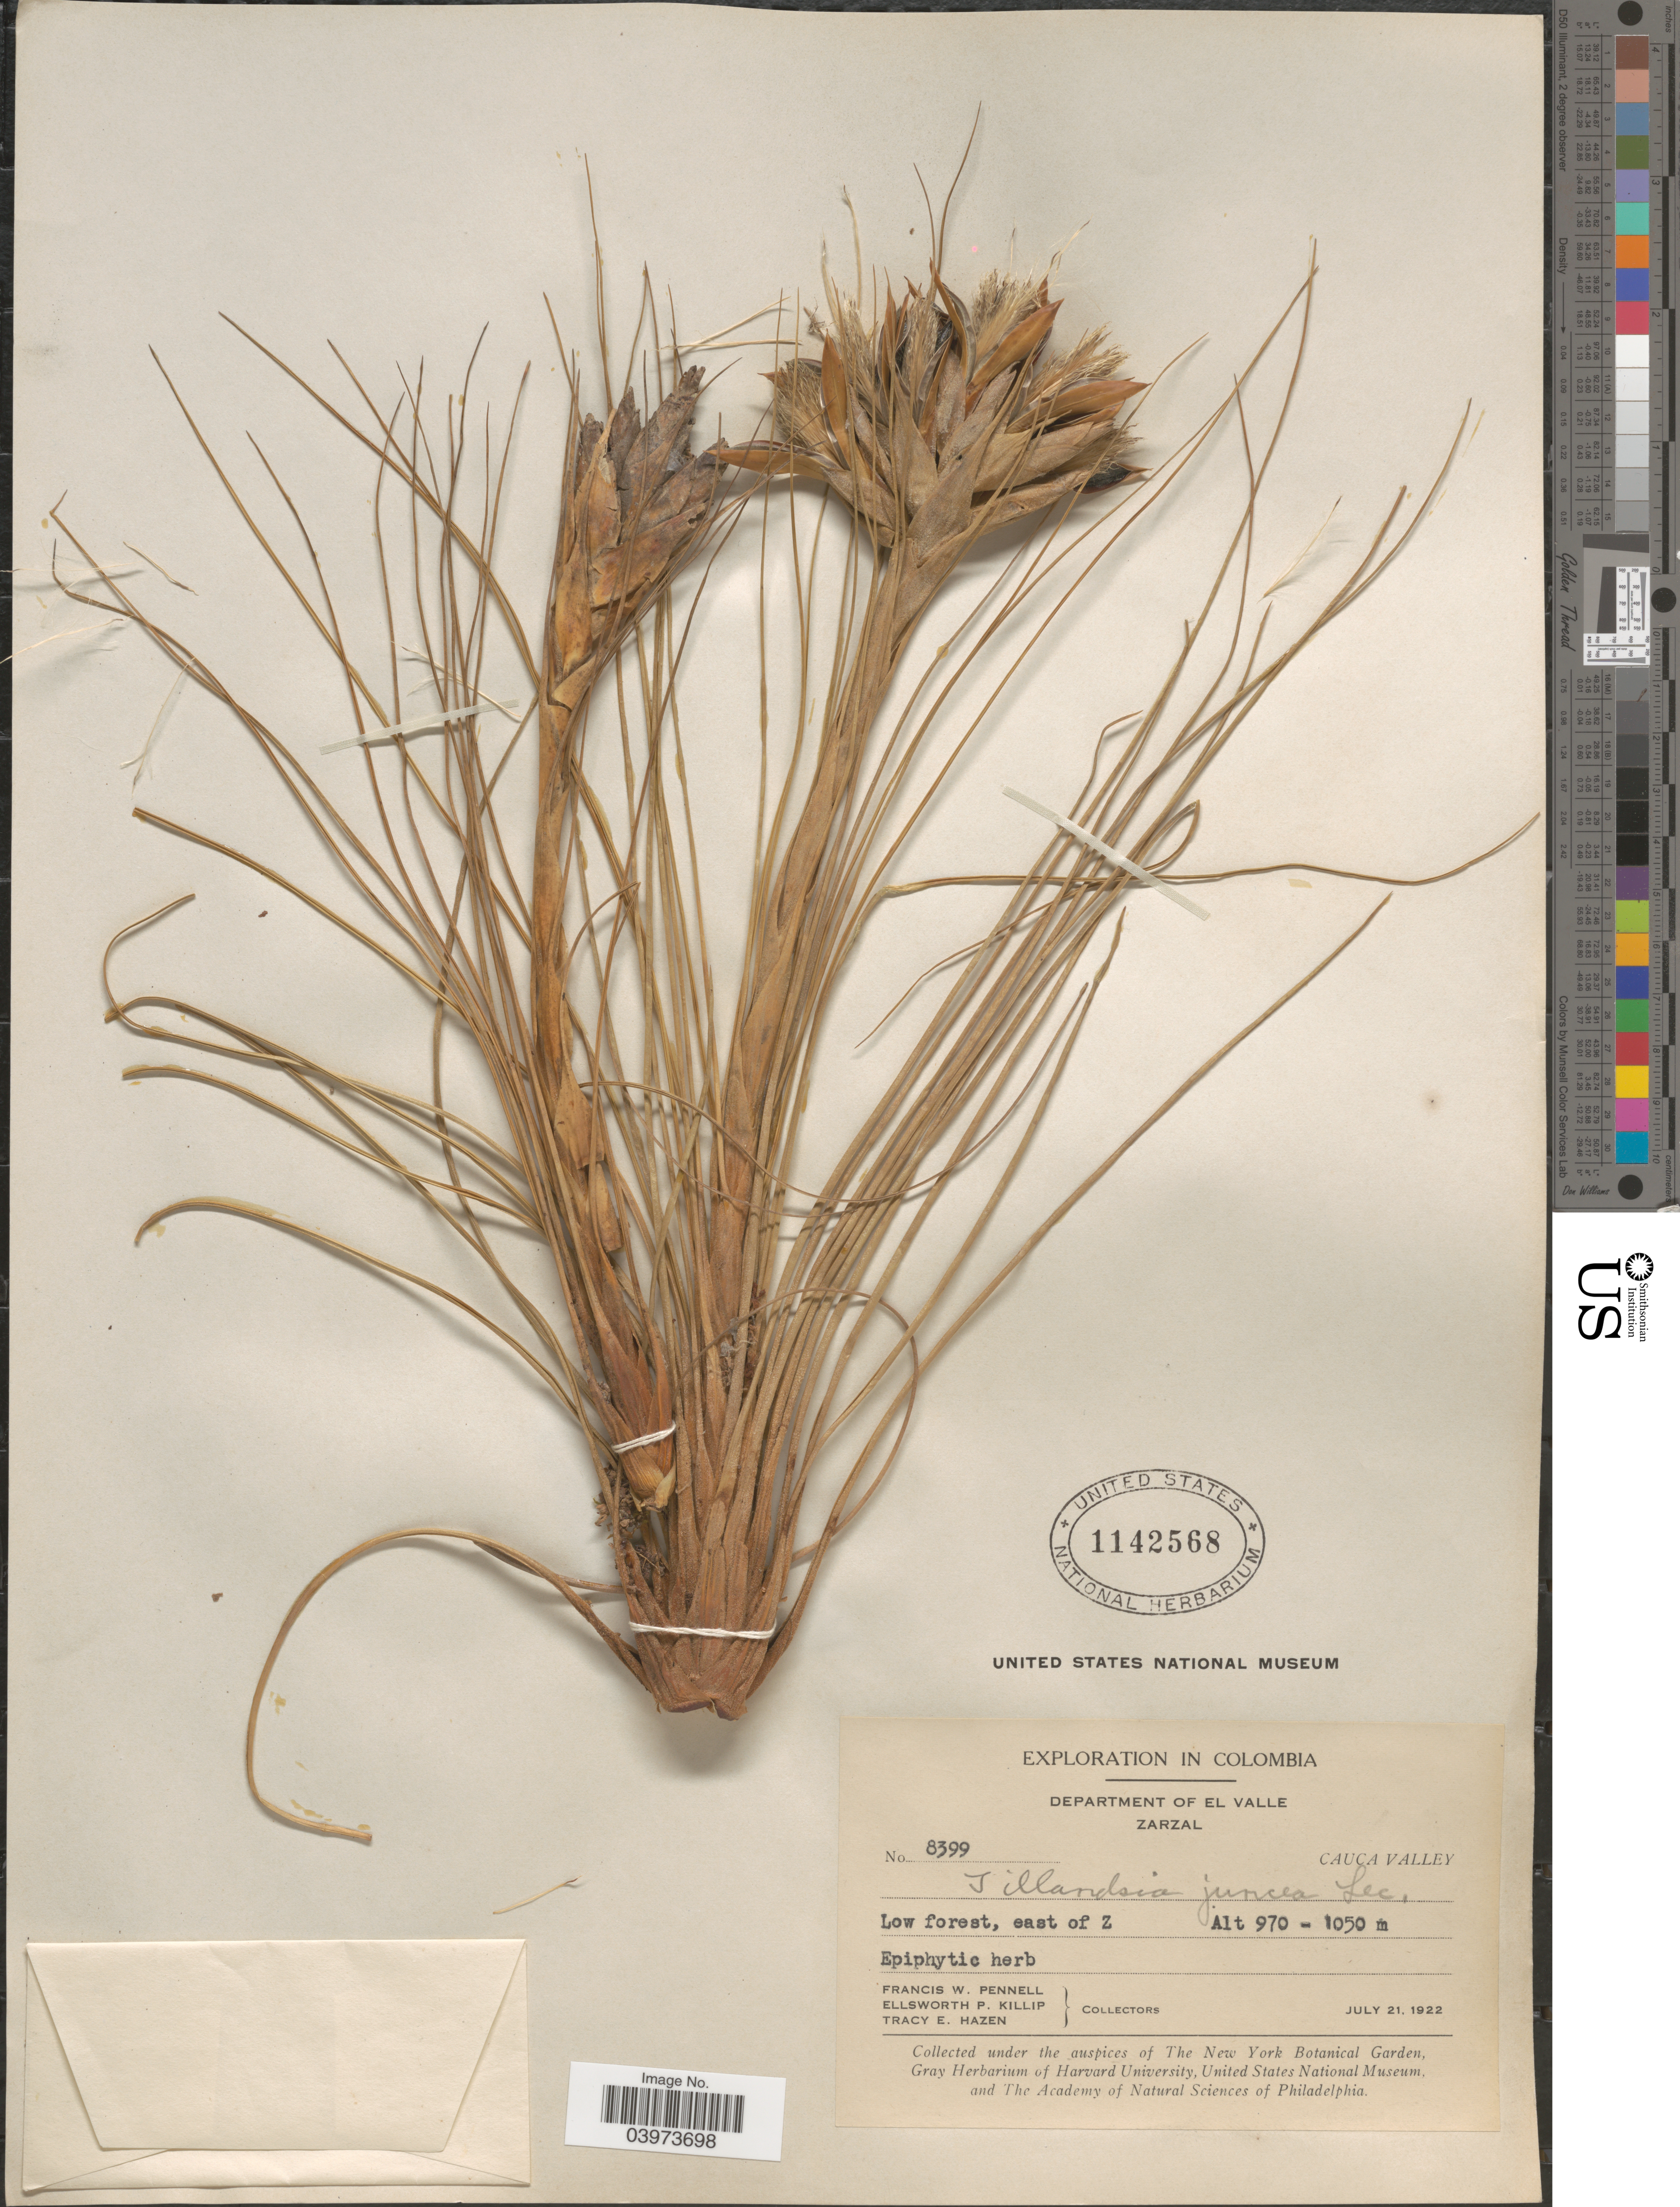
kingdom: Plantae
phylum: Tracheophyta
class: Liliopsida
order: Poales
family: Bromeliaceae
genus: Tillandsia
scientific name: Tillandsia juncea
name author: (Ruiz & Pav.) Poir.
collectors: F. W. Pennell, E. P. Killip & T. E. Hazen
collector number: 8399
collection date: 1922-07-21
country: Colombia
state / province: Valle del Cauca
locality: Exploration in Colombia. Department of El Valle. Zarzal. Cauca Valley. East of Z.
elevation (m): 970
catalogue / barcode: US 1142568